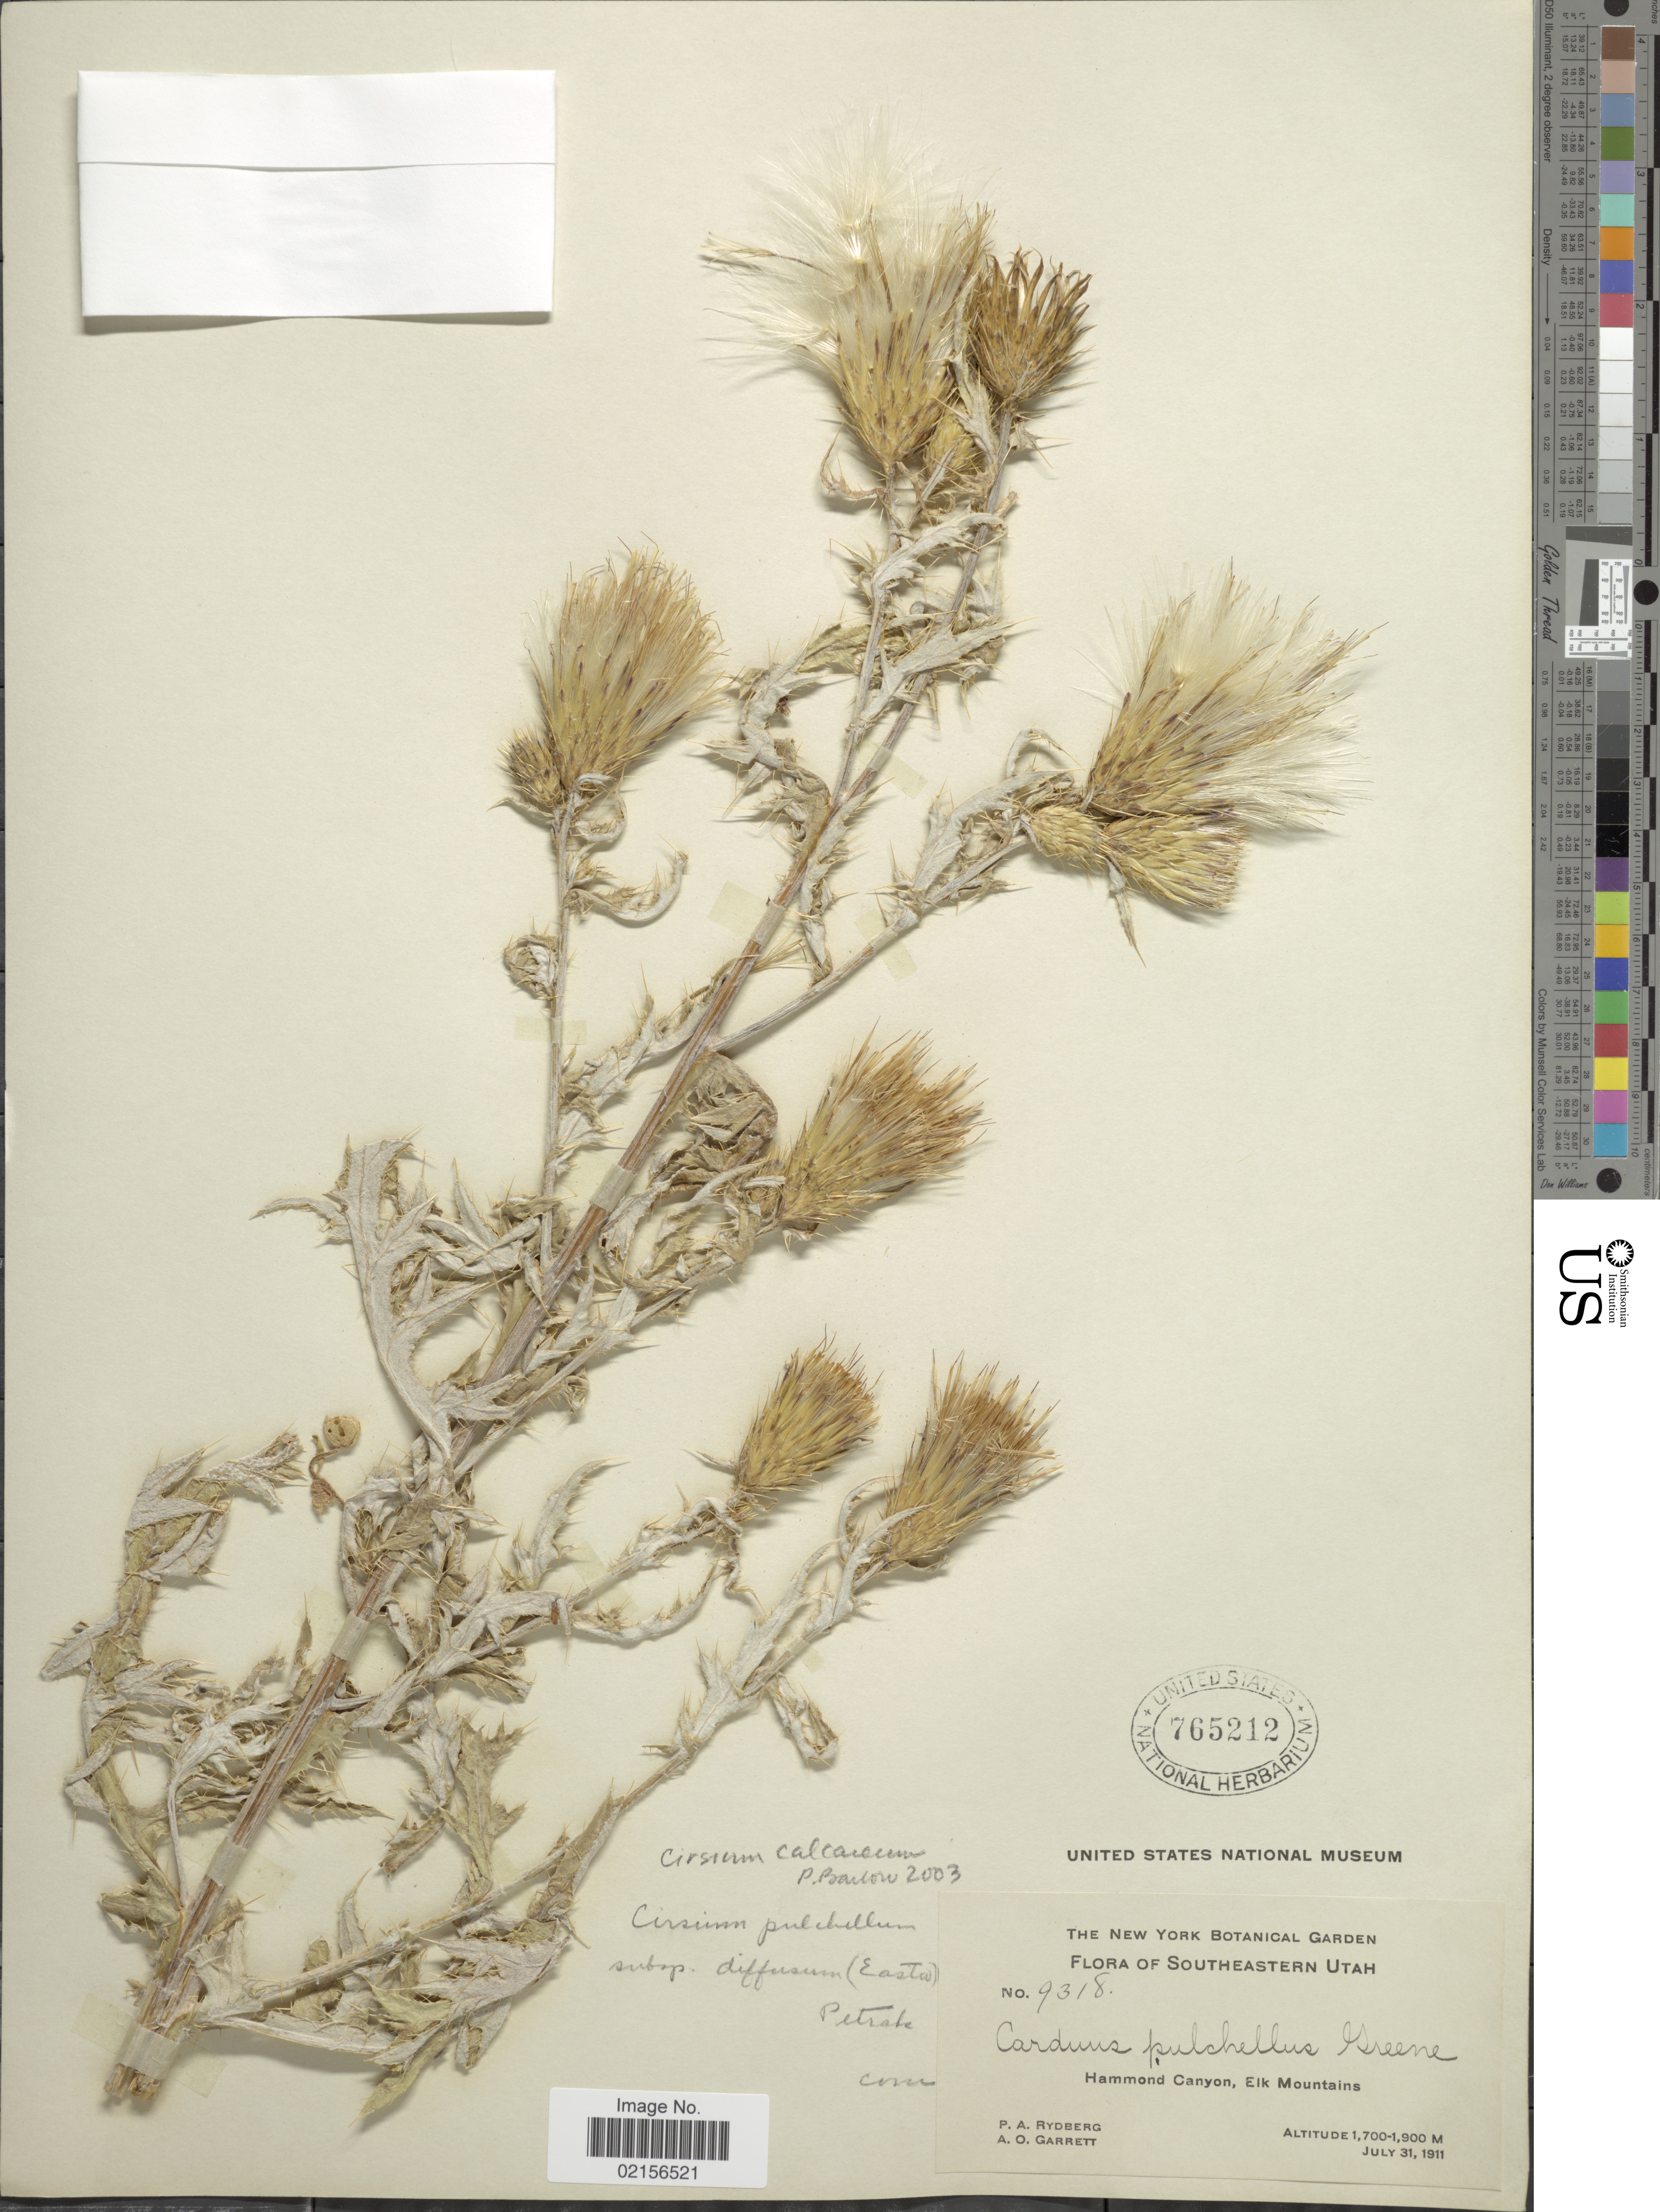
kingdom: Plantae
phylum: Tracheophyta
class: Magnoliopsida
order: Asterales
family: Asteraceae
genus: Cirsium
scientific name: Cirsium calcareum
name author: (M.E. Jones) Wooton & Standl.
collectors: P. A. Rydberg & A. O. Garrett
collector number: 9318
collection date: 1911-07-31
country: United States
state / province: Utah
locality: Southeastern Utah, hammon Canyon, Elk Mountains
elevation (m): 1700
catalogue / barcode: US 765212